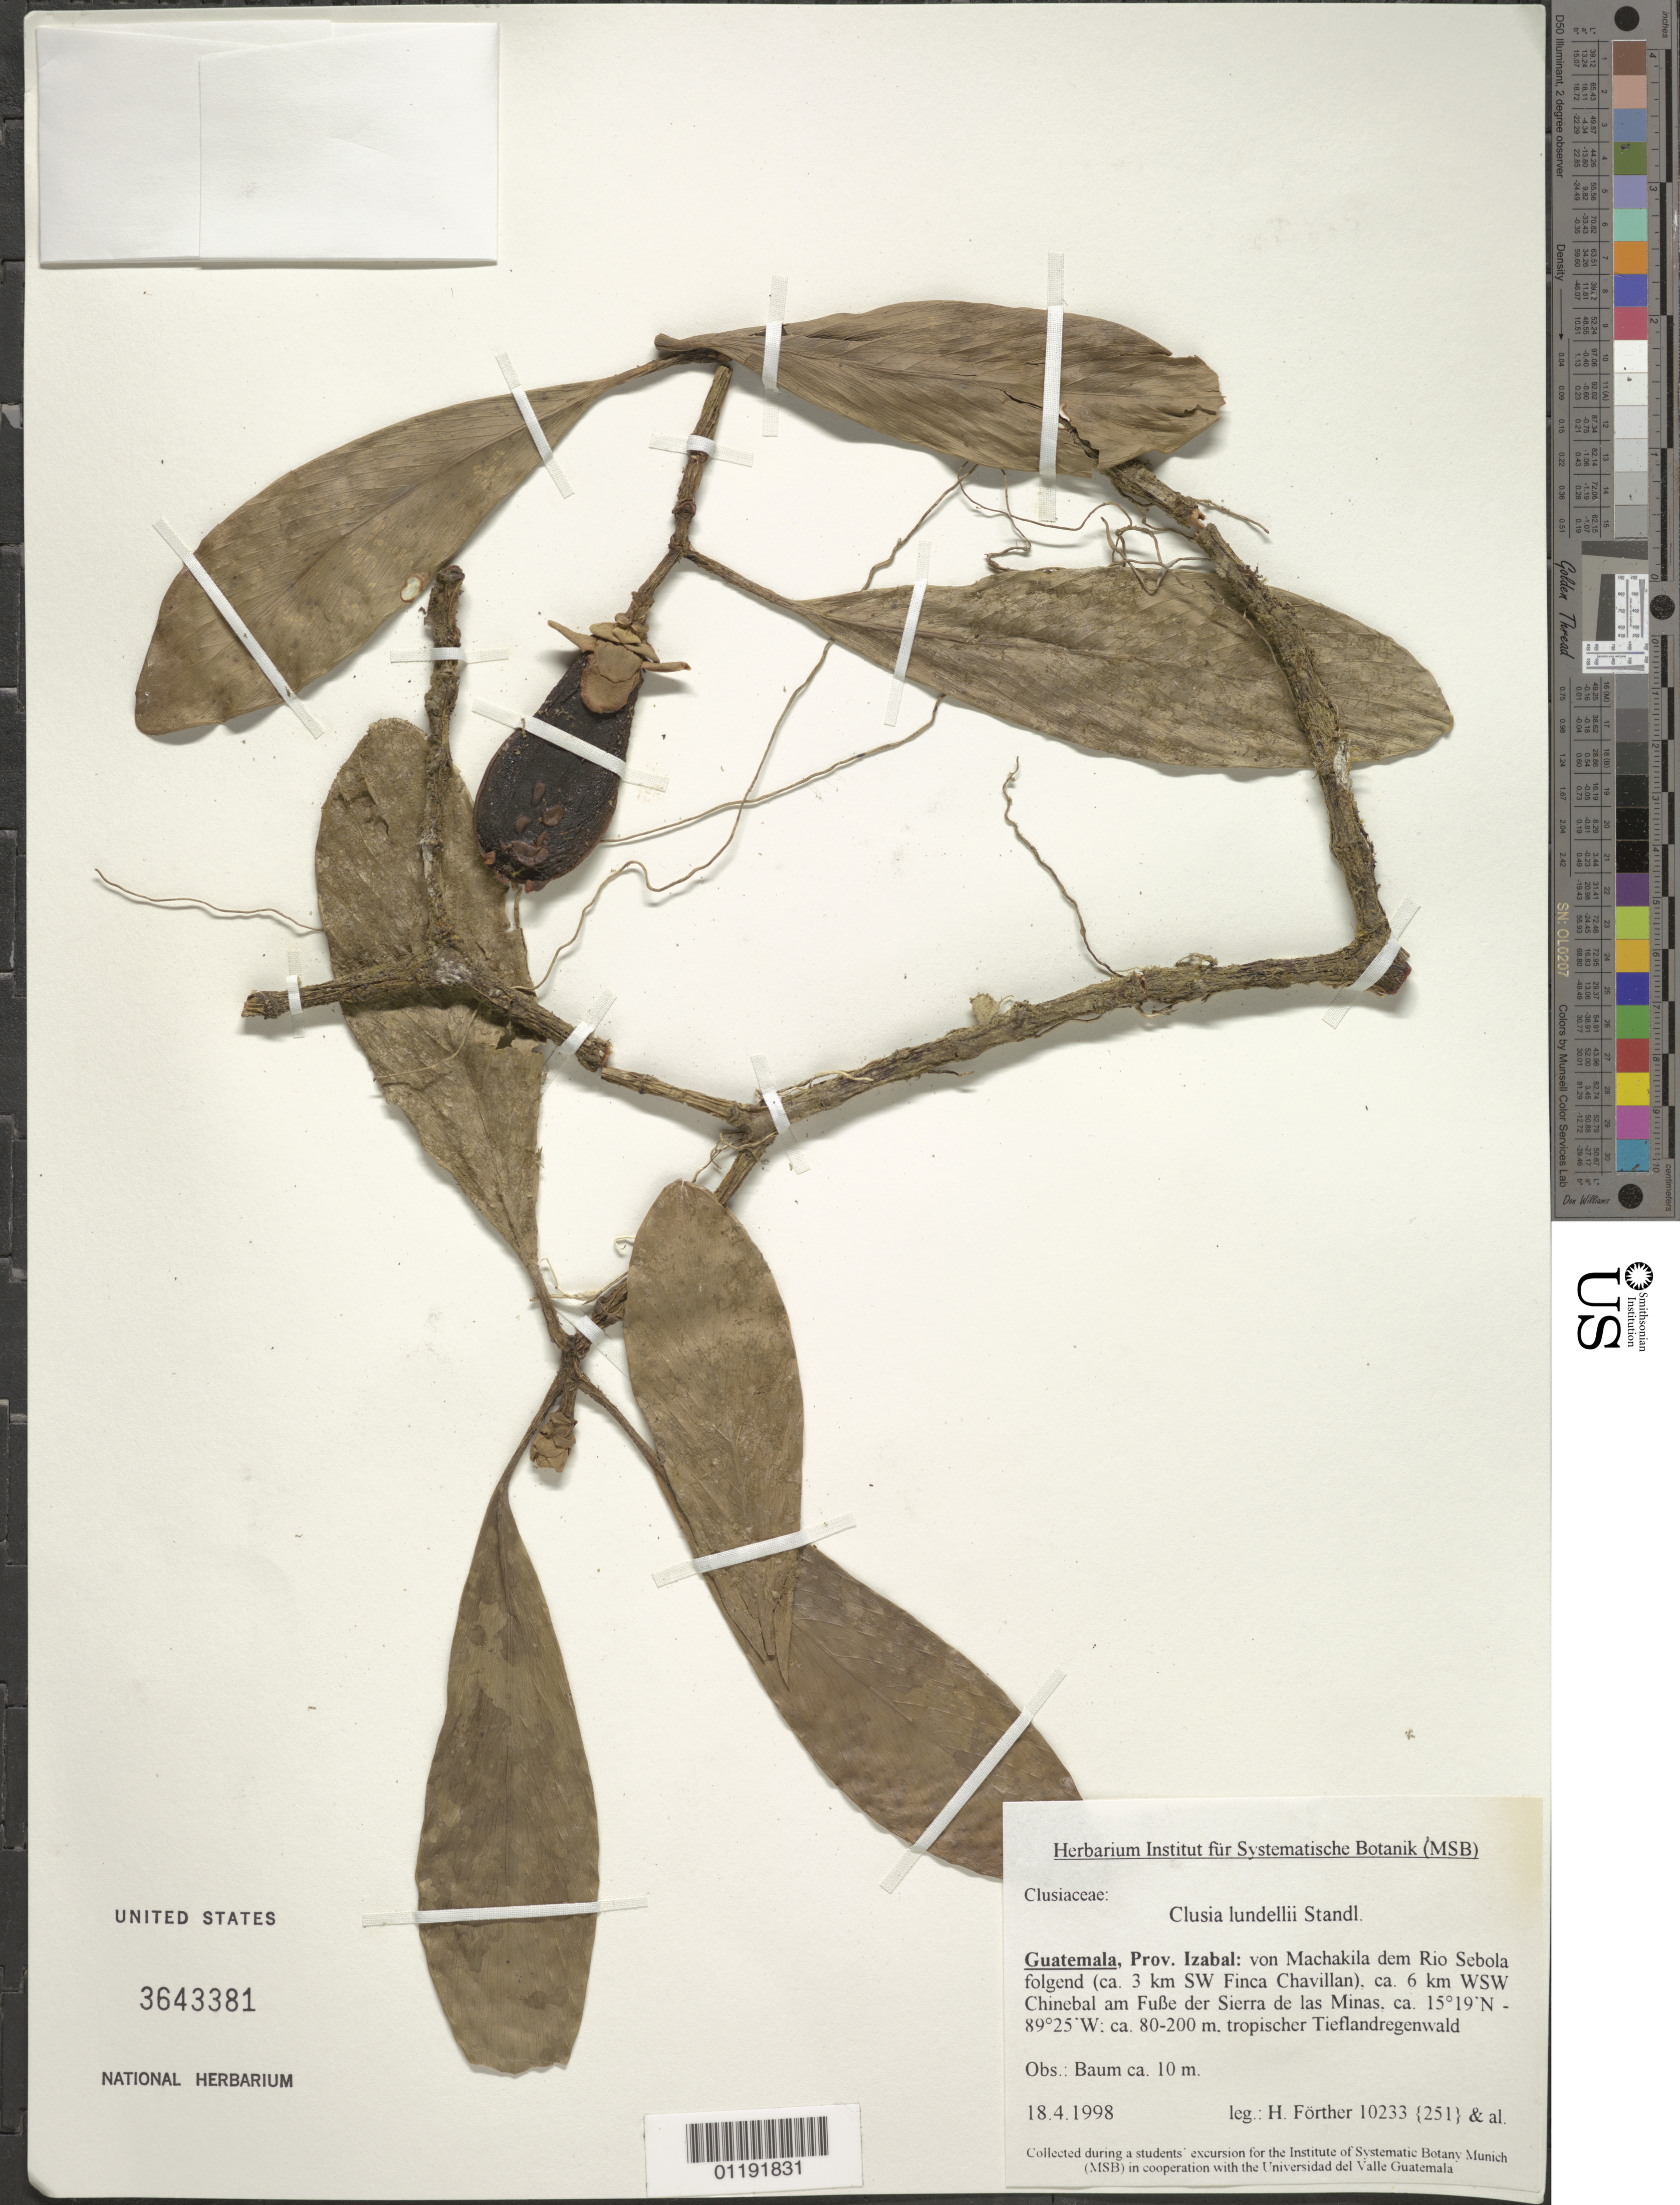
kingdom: Plantae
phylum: Tracheophyta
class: Magnoliopsida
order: Malpighiales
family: Clusiaceae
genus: Clusia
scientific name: Clusia lundellii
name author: Standl.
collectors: H. Fôrther et al.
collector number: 10233 {251}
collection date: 1998-04-18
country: Guatemala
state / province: Izabal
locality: Sierra de las Minas, Near Rio Sebola, approx 3 km SW of Finca Chavillan, approx 6 km WSW of Chinebal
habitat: Near river, tropical lowland rain forest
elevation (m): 80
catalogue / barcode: US 3643381